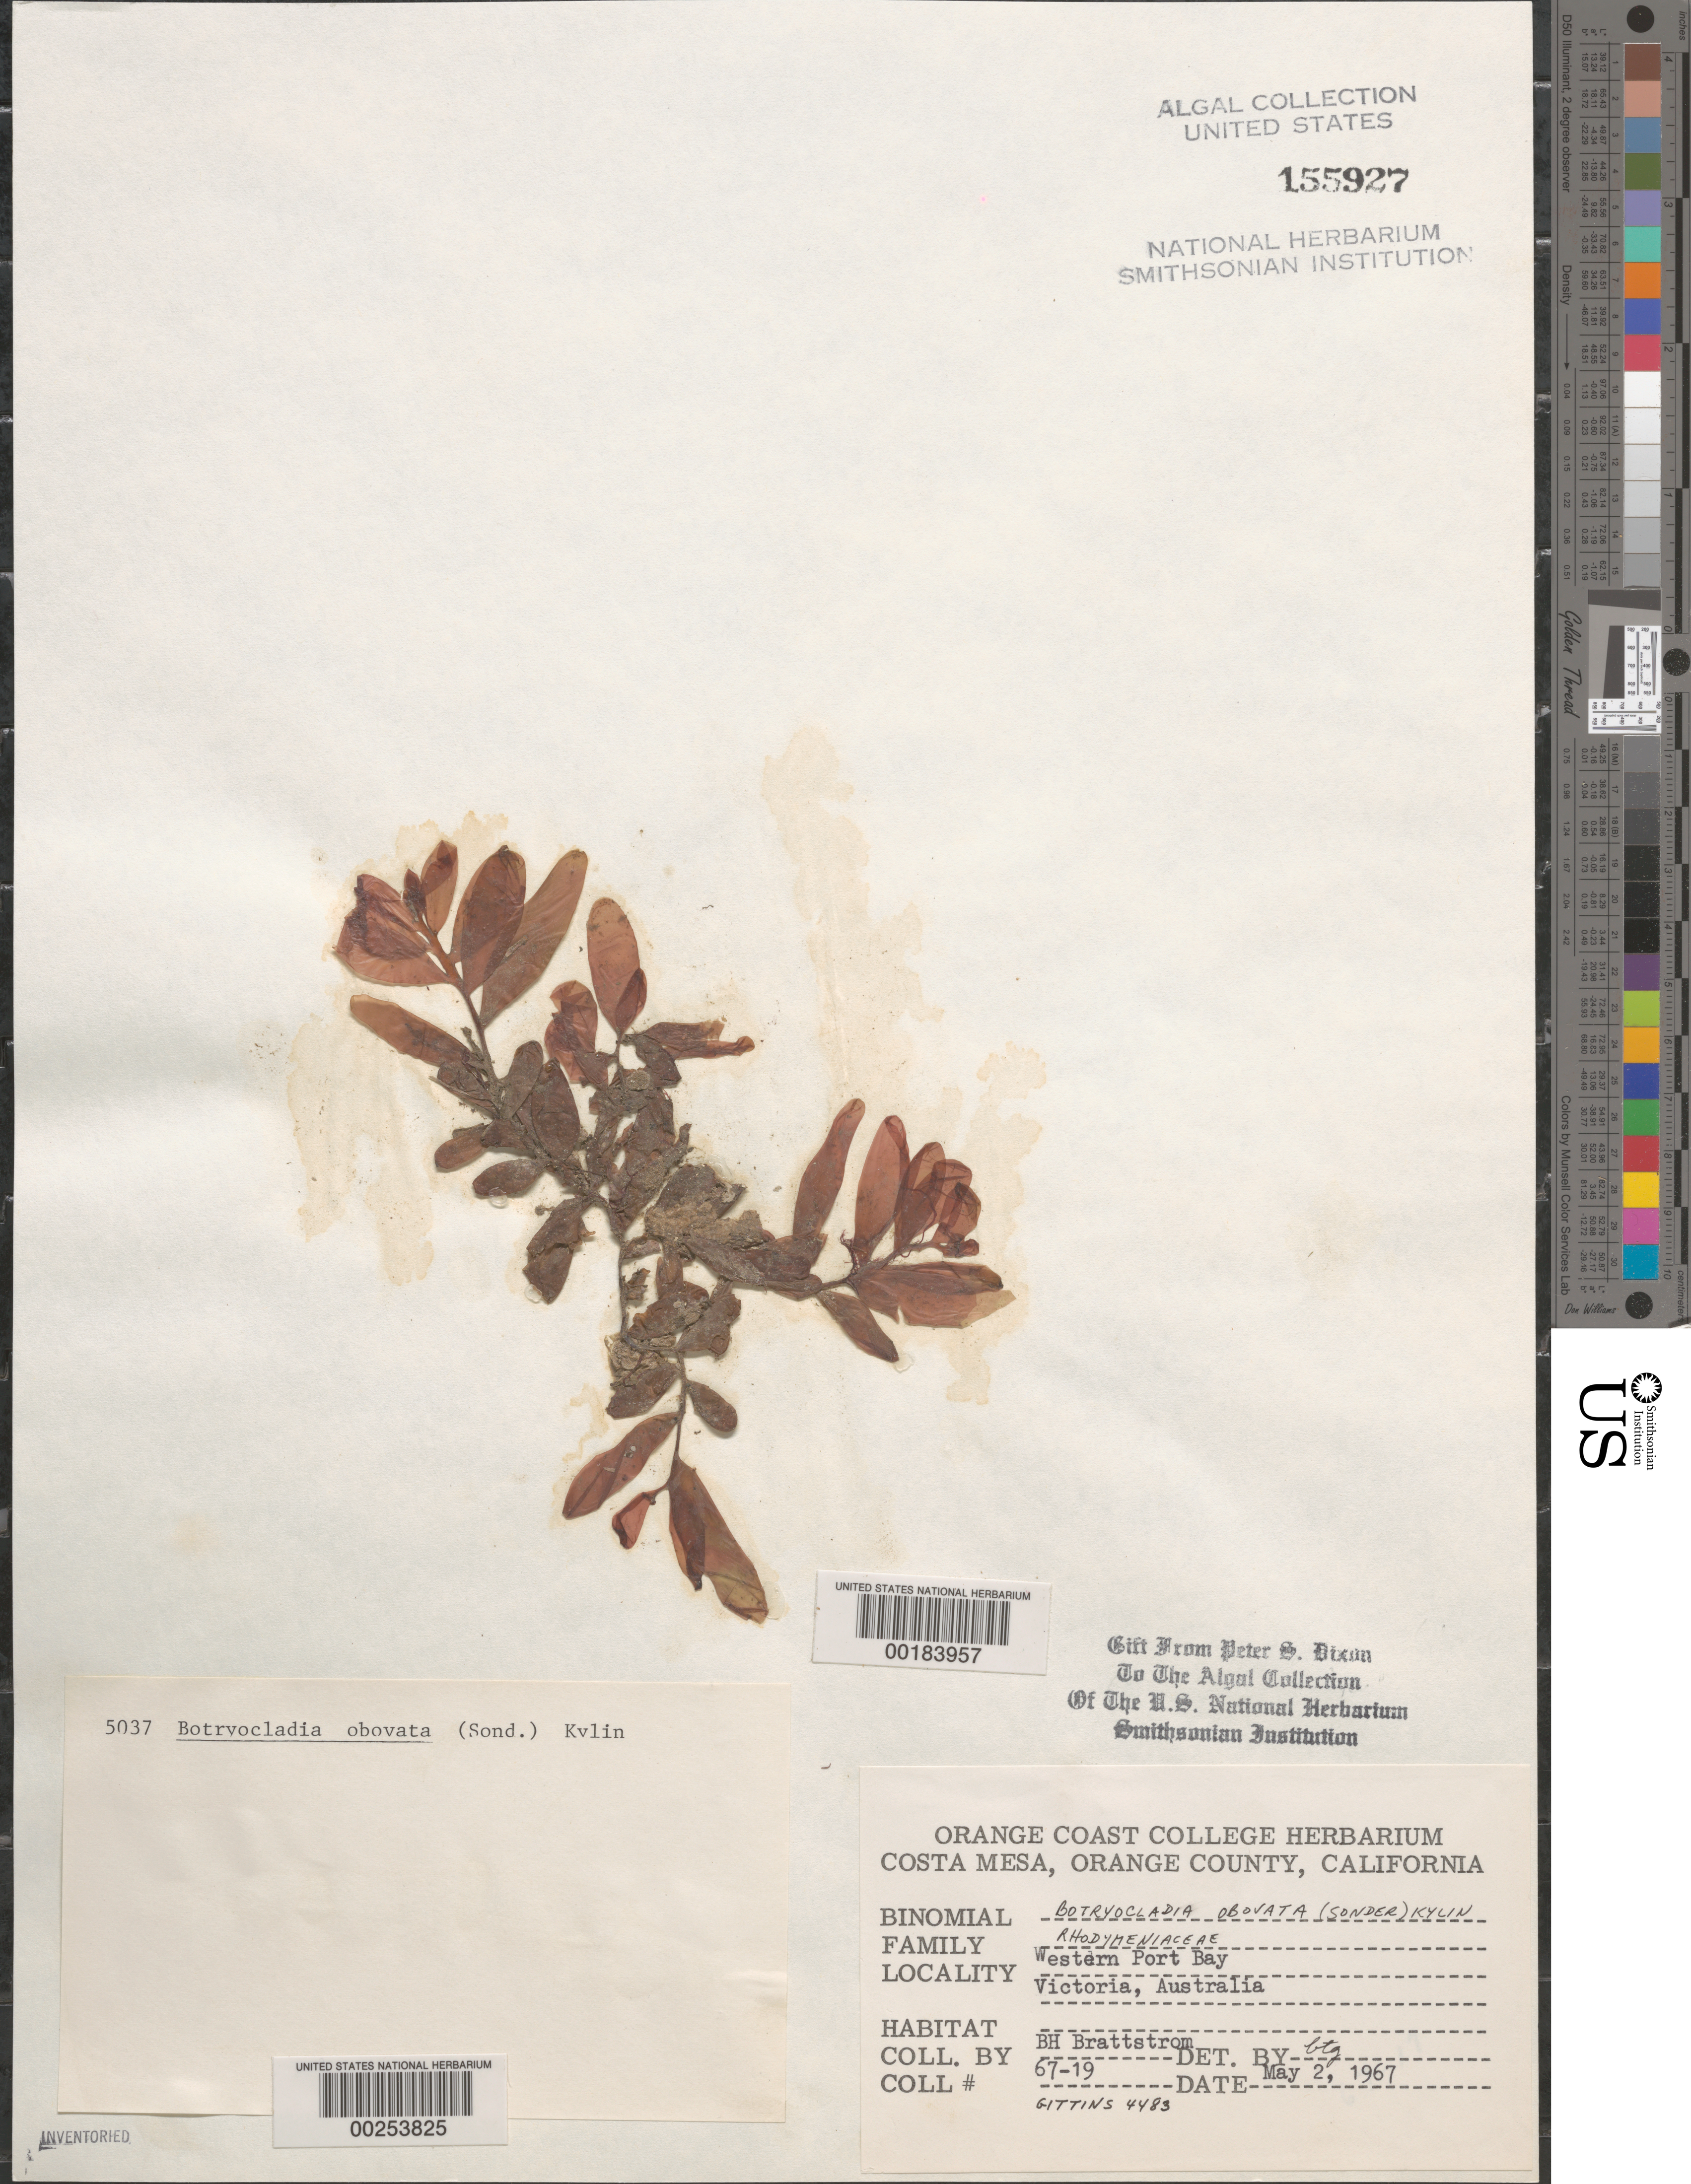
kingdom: Plantae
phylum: Rhodophyta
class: Florideophyceae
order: Gigartinales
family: Acrotylaceae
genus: Claviclonium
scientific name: Claviclonium ovatum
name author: (J.V.Lamouroux) G.T.Kraft & Min-Thein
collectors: B. Brattstrom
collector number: Brattstrom 67-19 & BTG 4483 & PSD 5037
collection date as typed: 02 May 1967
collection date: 1967-05-02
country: Australia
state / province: Victoria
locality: Western Port Bay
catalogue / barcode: US 155927